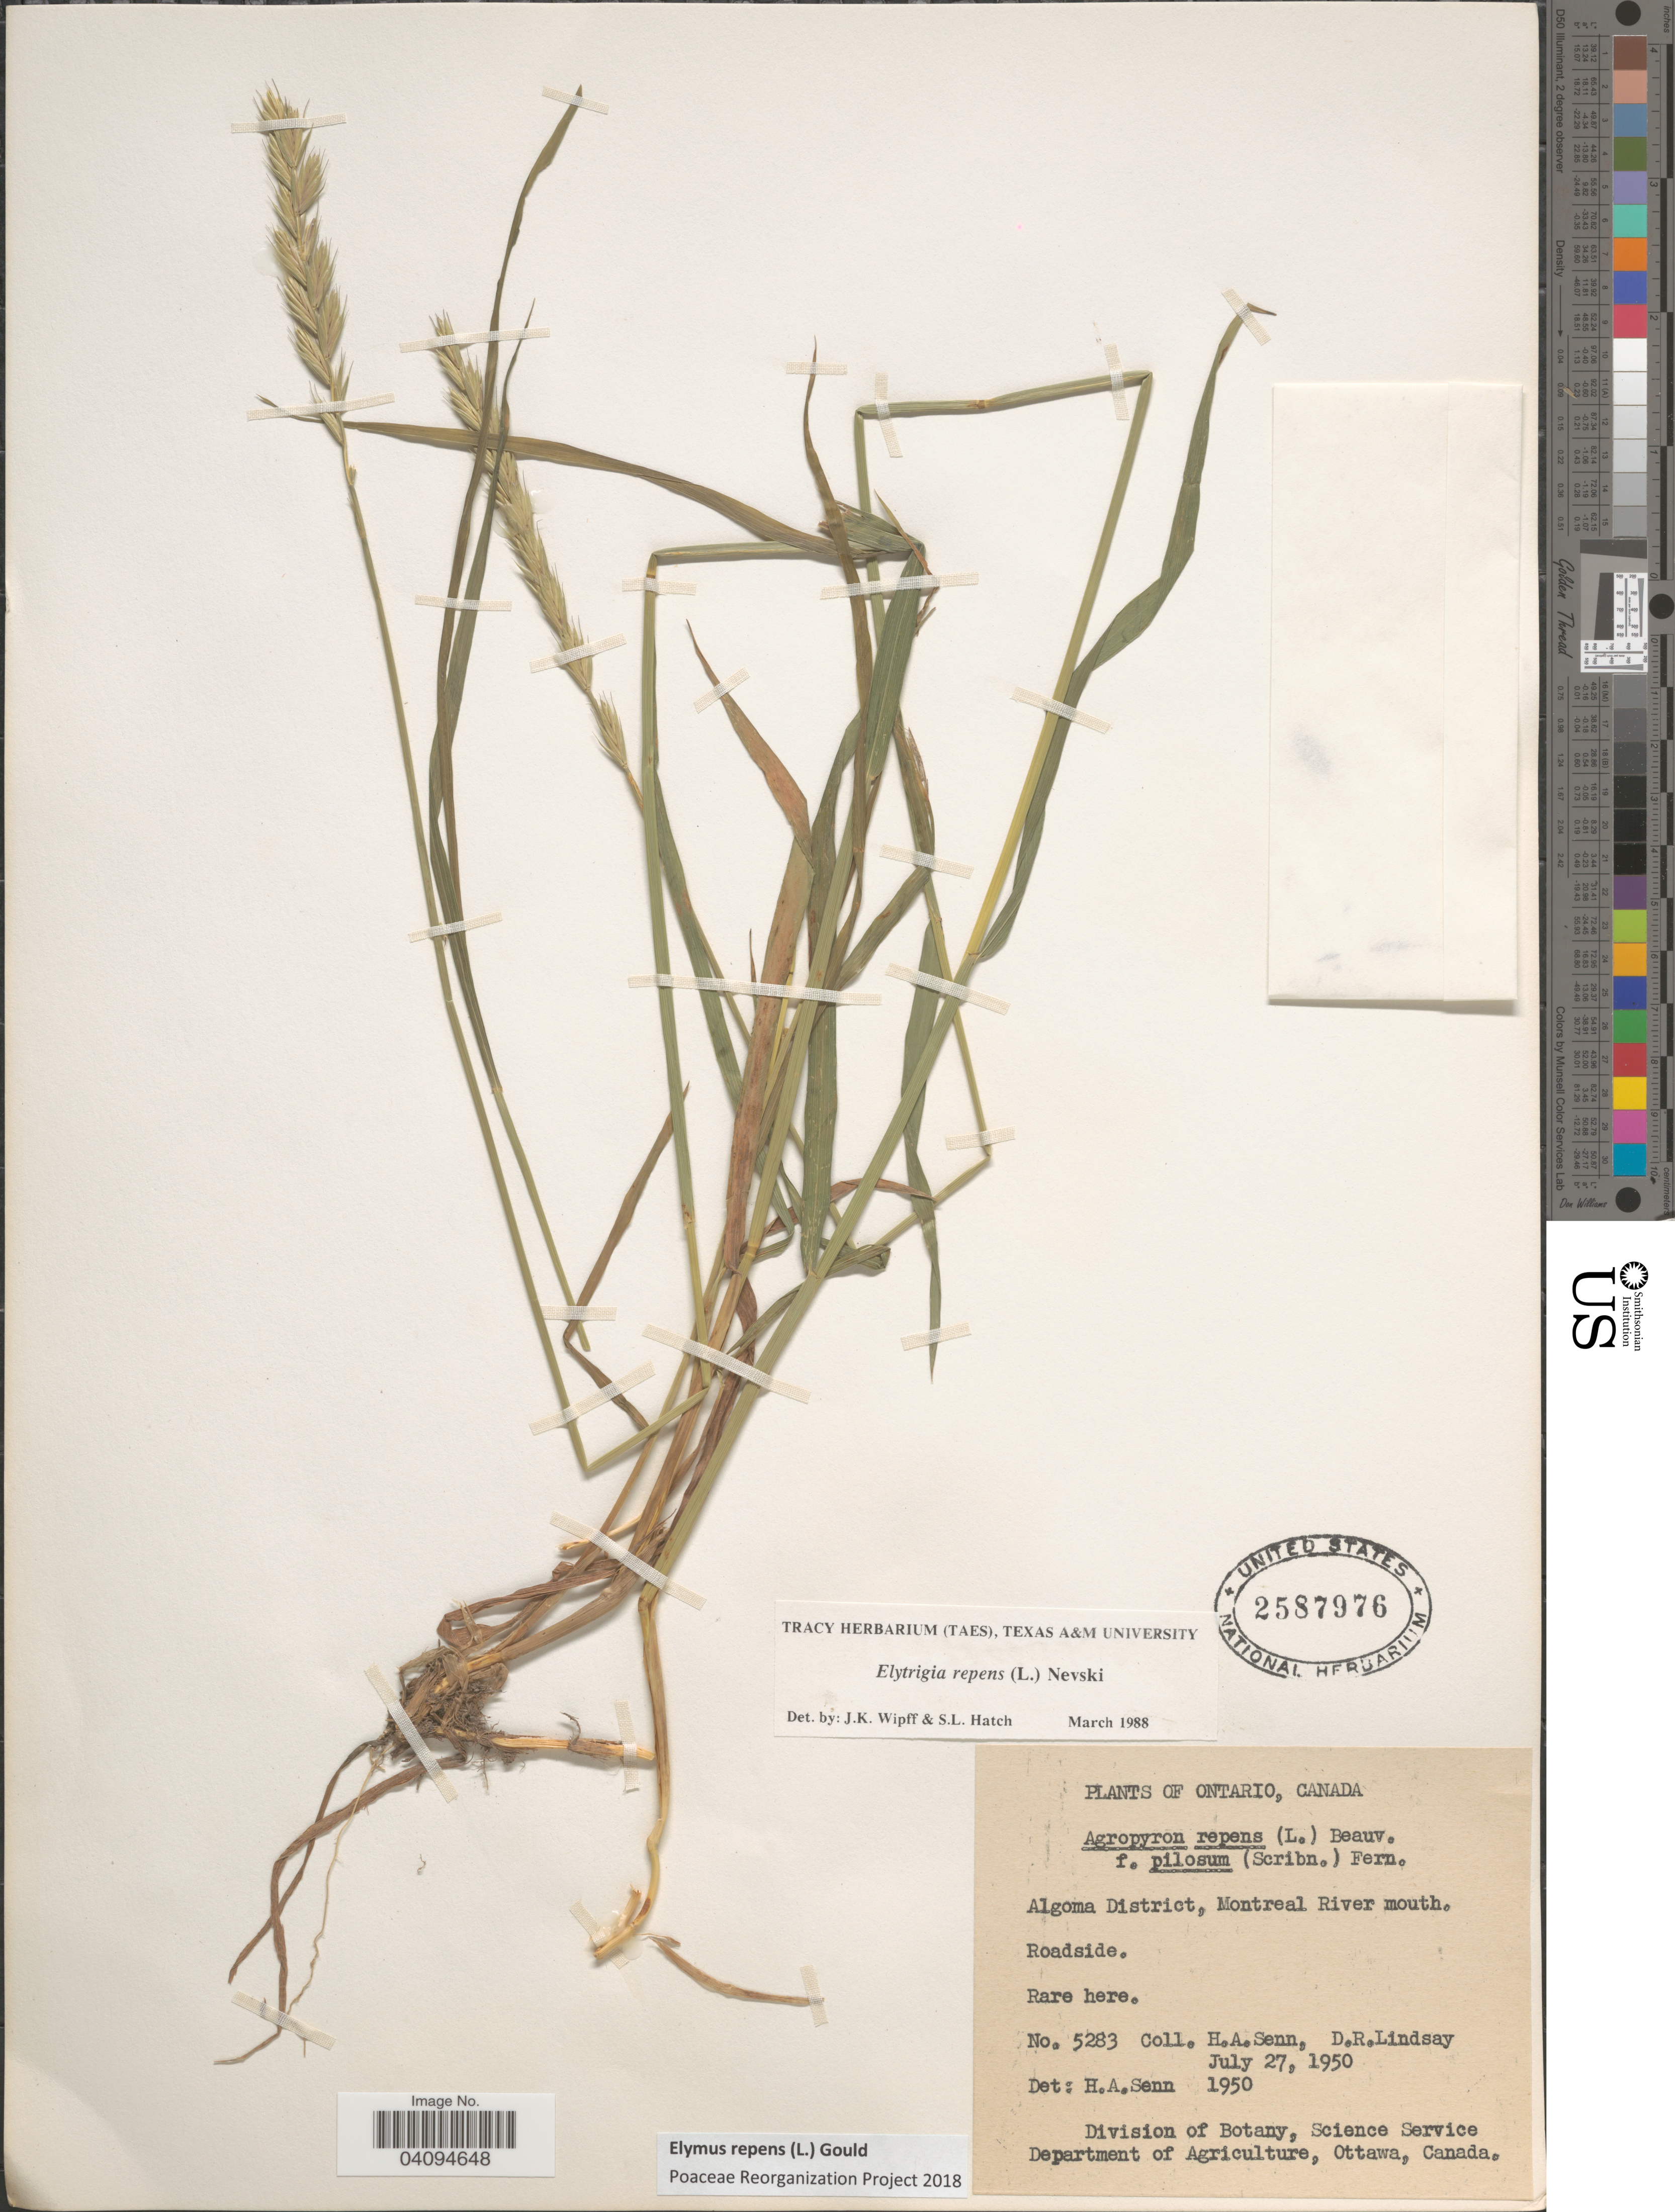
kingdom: Plantae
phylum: Tracheophyta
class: Liliopsida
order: Poales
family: Poaceae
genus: Elymus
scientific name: Elymus repens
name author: (L.) Gould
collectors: H. Senn & D. Lindsay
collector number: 5283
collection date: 1950-07-27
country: Canada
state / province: Ontario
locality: Algoma District, Montreal River mouth.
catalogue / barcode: US 2587976